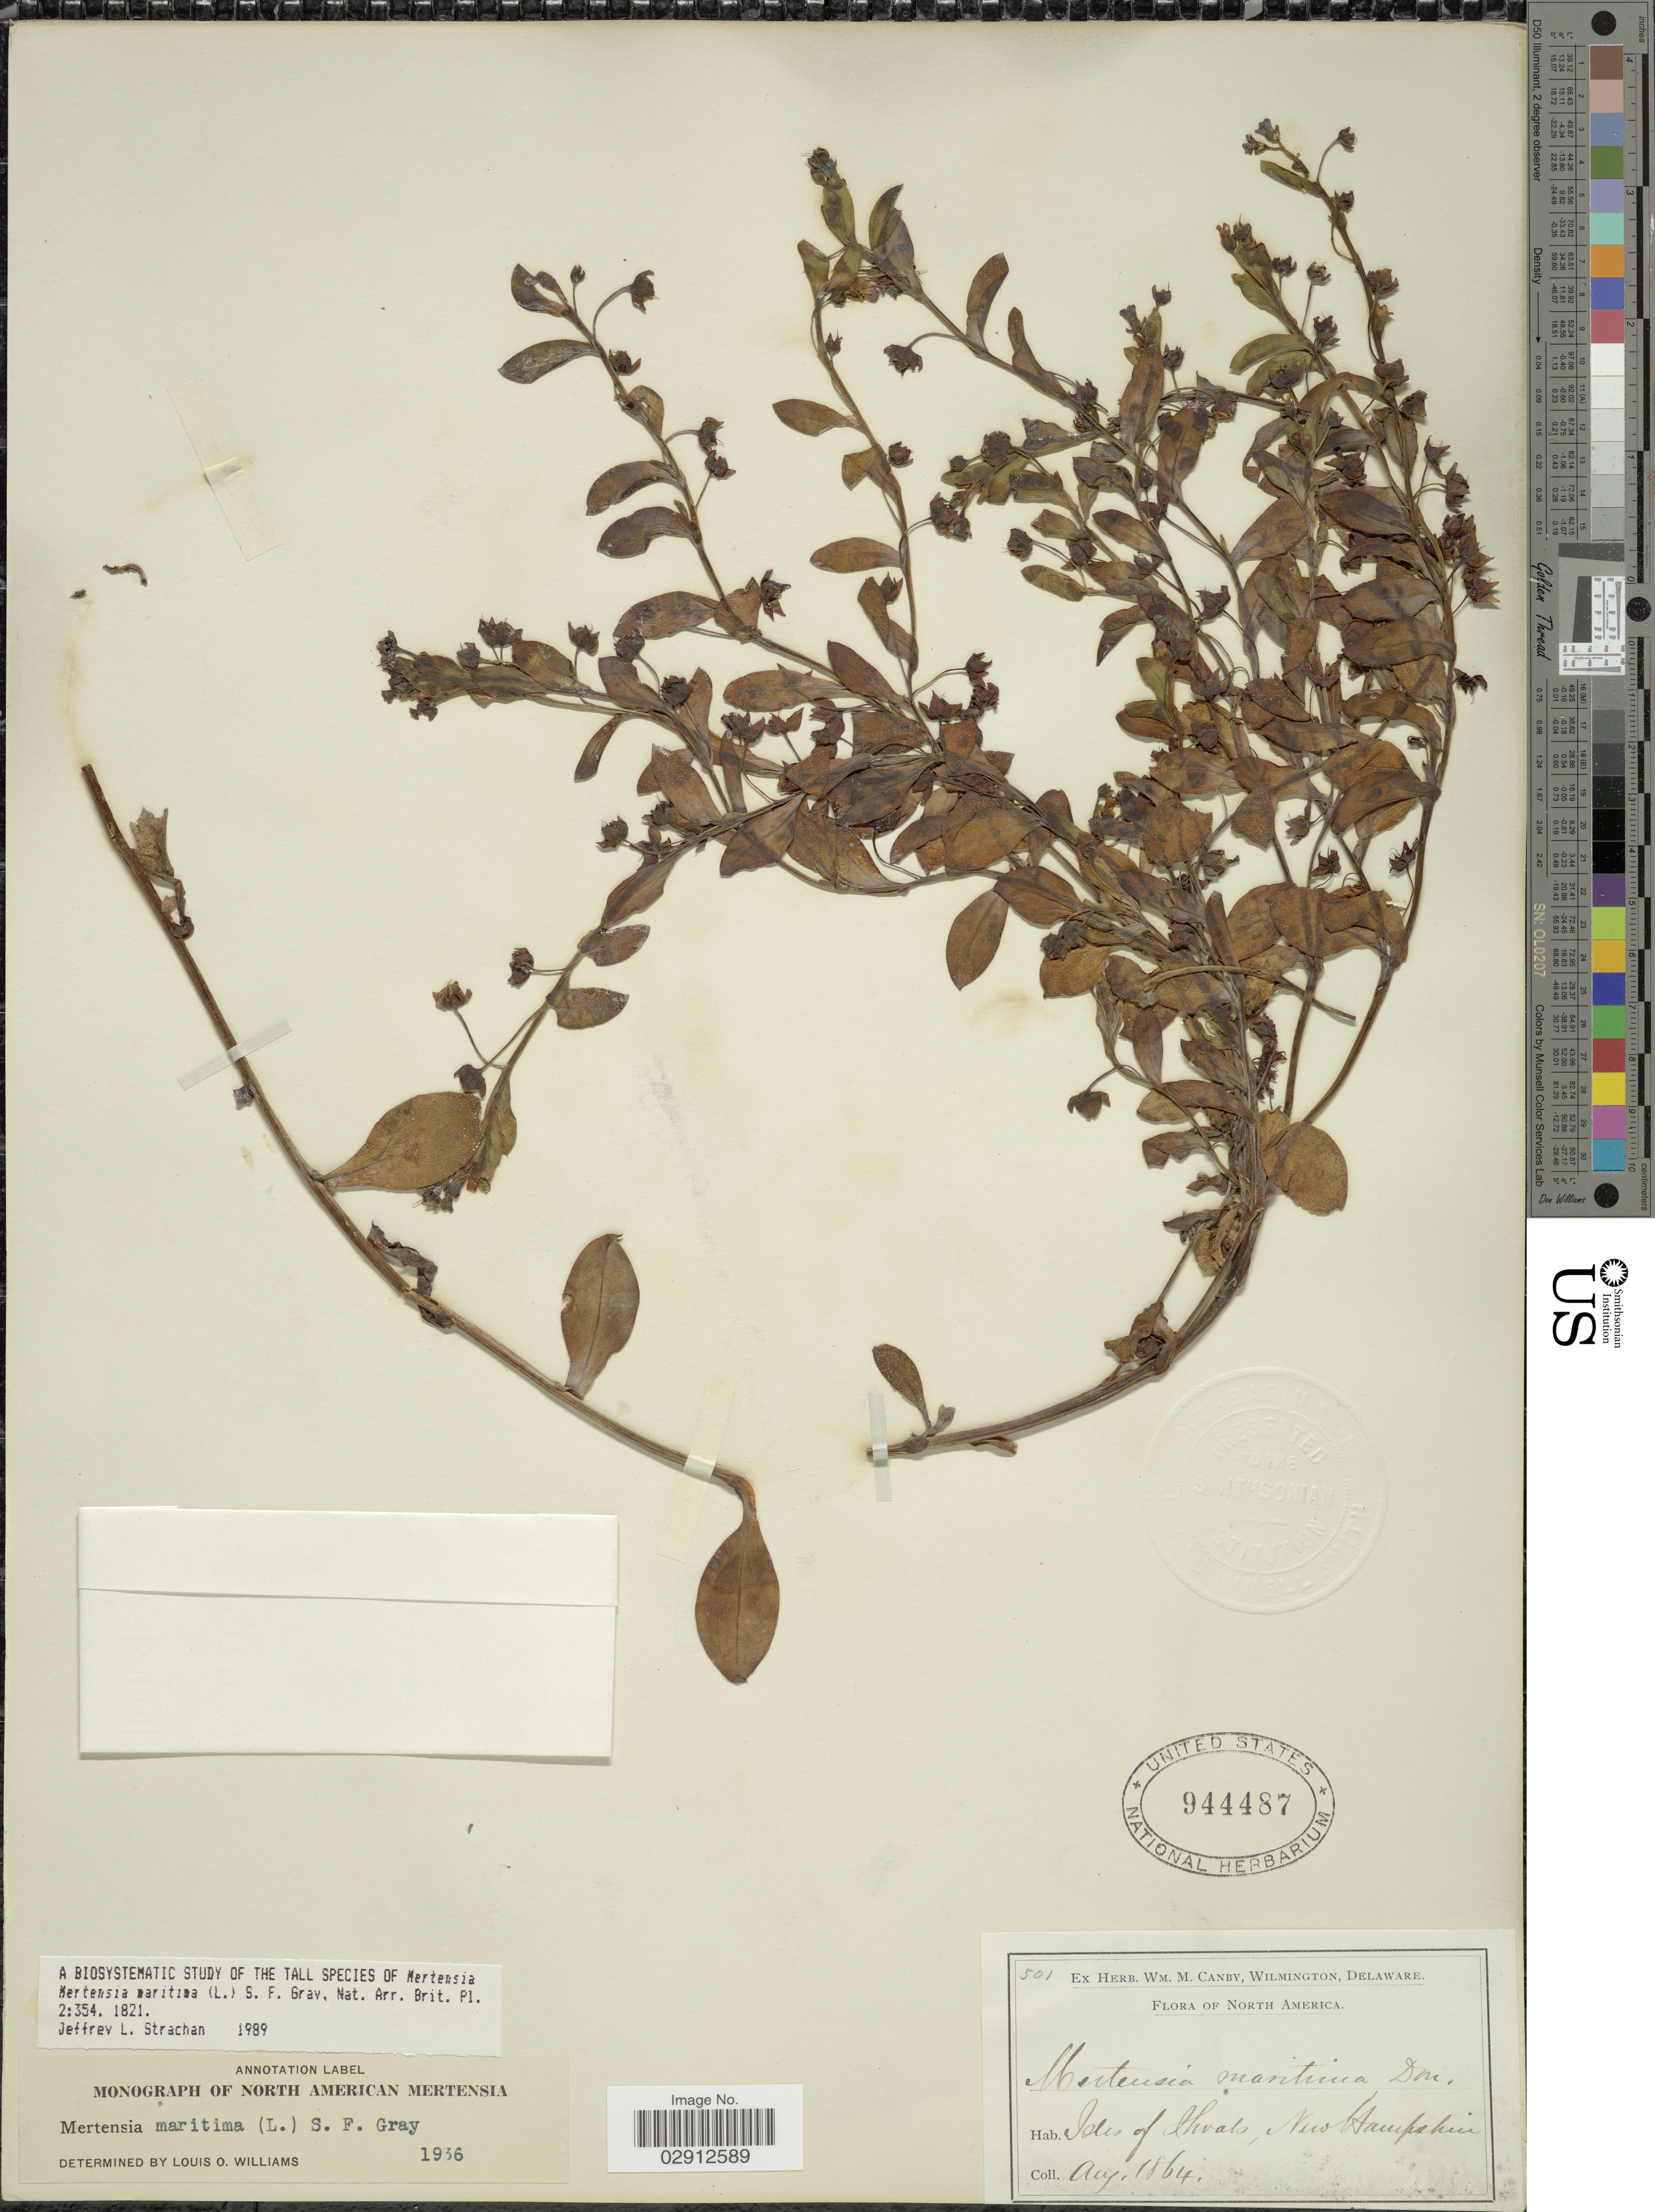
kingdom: Plantae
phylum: Tracheophyta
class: Magnoliopsida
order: Boraginales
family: Boraginaceae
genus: Mertensia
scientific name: Mertensia maritima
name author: (L.) S.F. Gray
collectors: ex herb. W.M. Canby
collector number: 501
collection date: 1864-07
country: United States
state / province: New Hampshire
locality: Isles of Shoals.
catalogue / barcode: US 944487